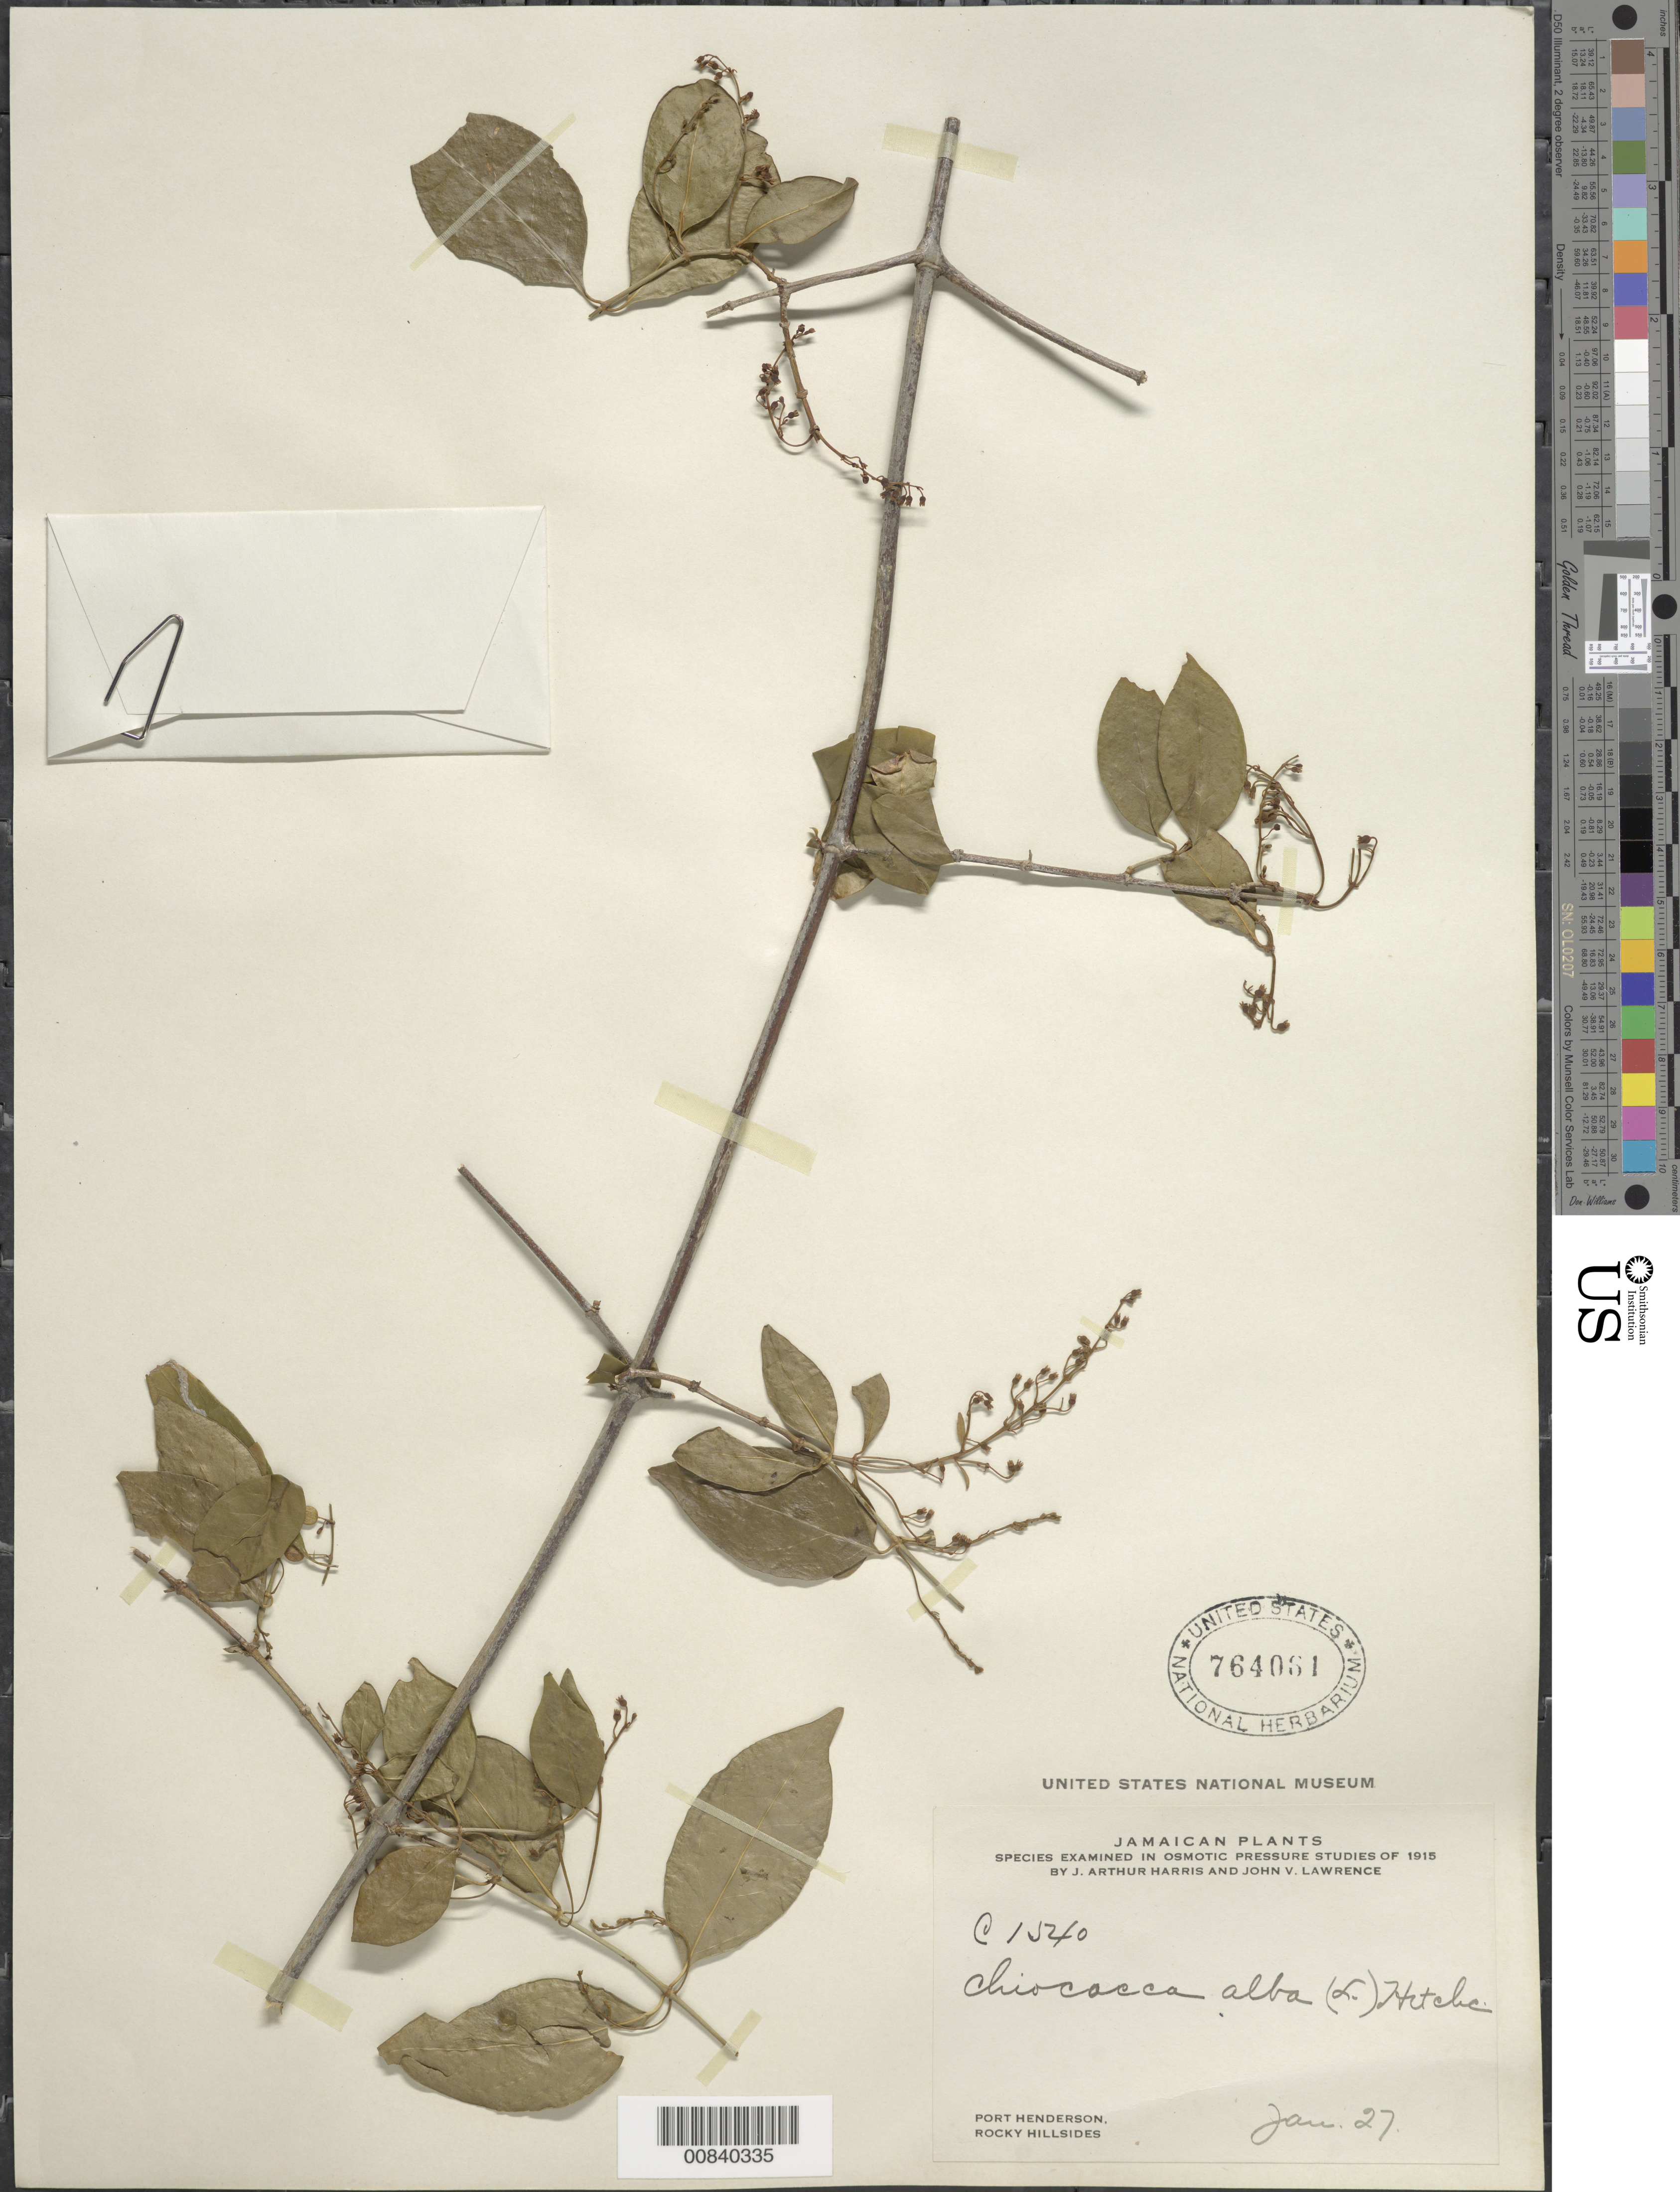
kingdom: Plantae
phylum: Tracheophyta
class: Magnoliopsida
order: Gentianales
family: Rubiaceae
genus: Chiococca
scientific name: Chiococca alba subsp. alba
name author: (L.) Hitchc.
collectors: J. A. Harris & J. Lawrence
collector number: C 1540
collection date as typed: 27 Jan 1915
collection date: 1915-01-27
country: Jamaica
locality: Port Henderson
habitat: Rocky hillsides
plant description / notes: Label reads: Species examined in Osmotic Pressure Sutudies of 1915 by J.A. Harris and J.V. Lawrence; no other collector name given.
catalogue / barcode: US 764061